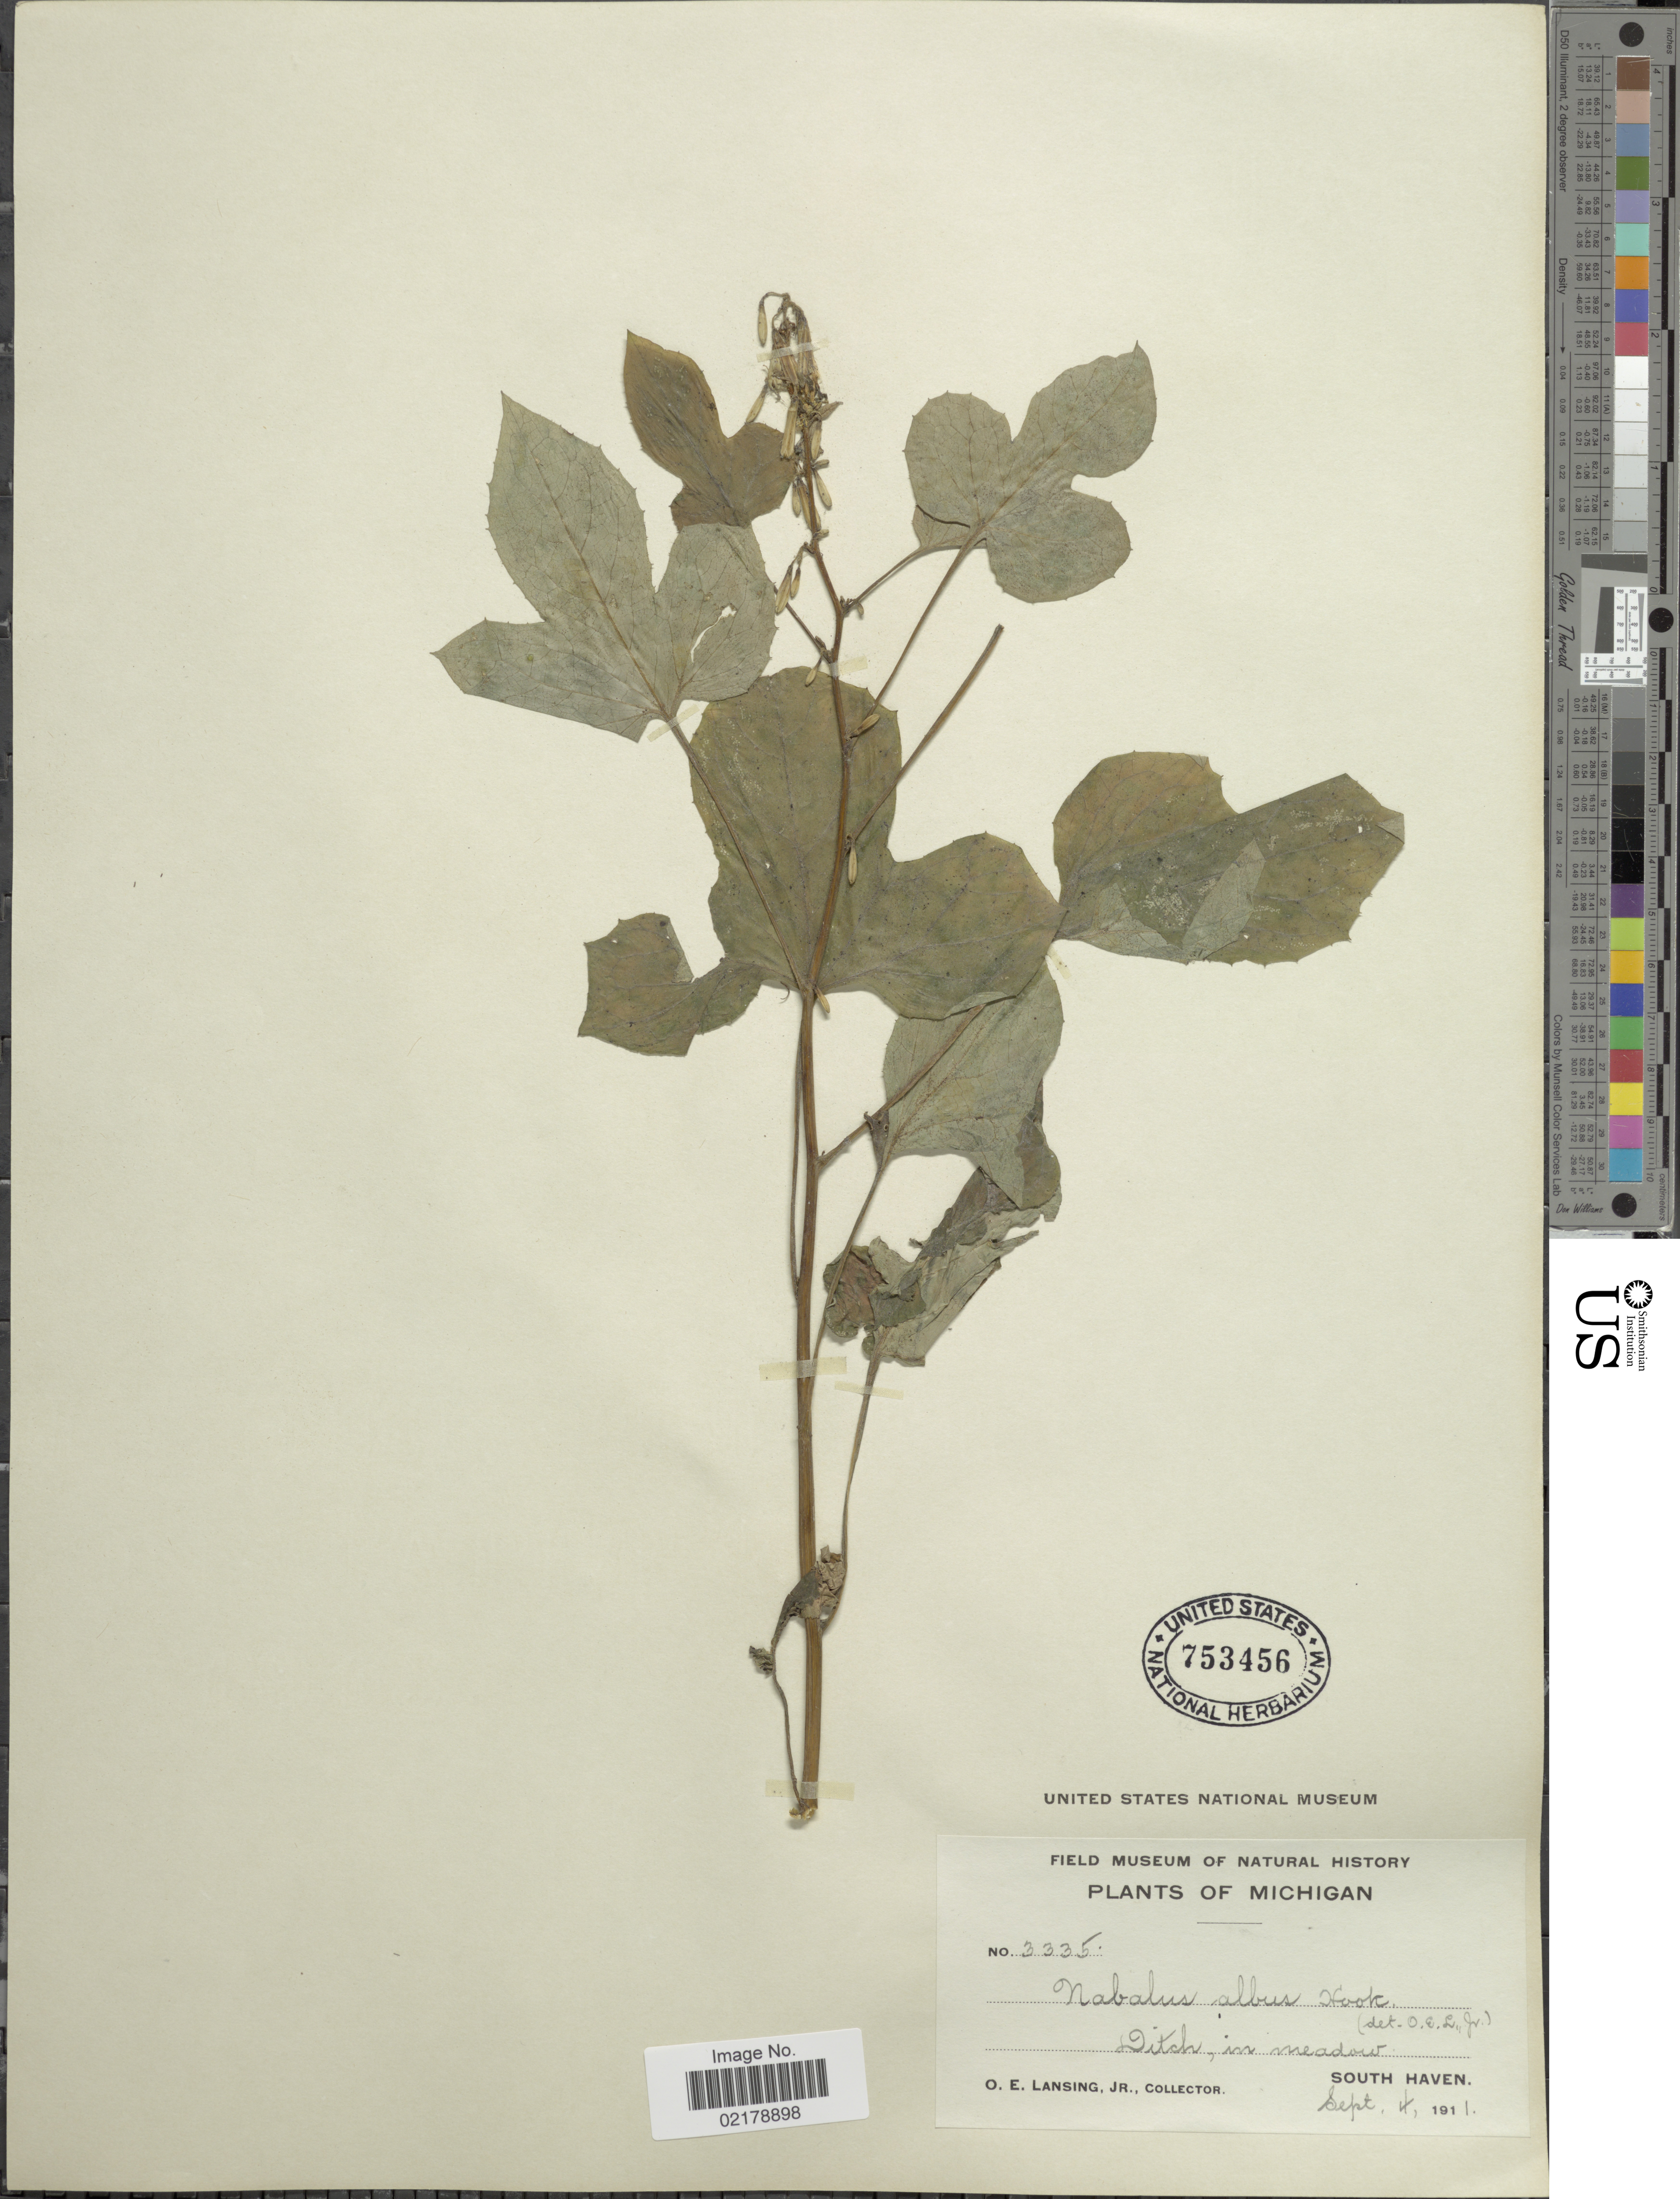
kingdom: Plantae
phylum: Tracheophyta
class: Magnoliopsida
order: Asterales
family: Asteraceae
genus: Nabalus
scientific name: Nabalus albus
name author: (L.) Hook.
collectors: O. Lansing Jr.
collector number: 3335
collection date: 1911-09-04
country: United States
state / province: Michigan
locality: Ditch, in meadow, South Haven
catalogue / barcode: US 753456